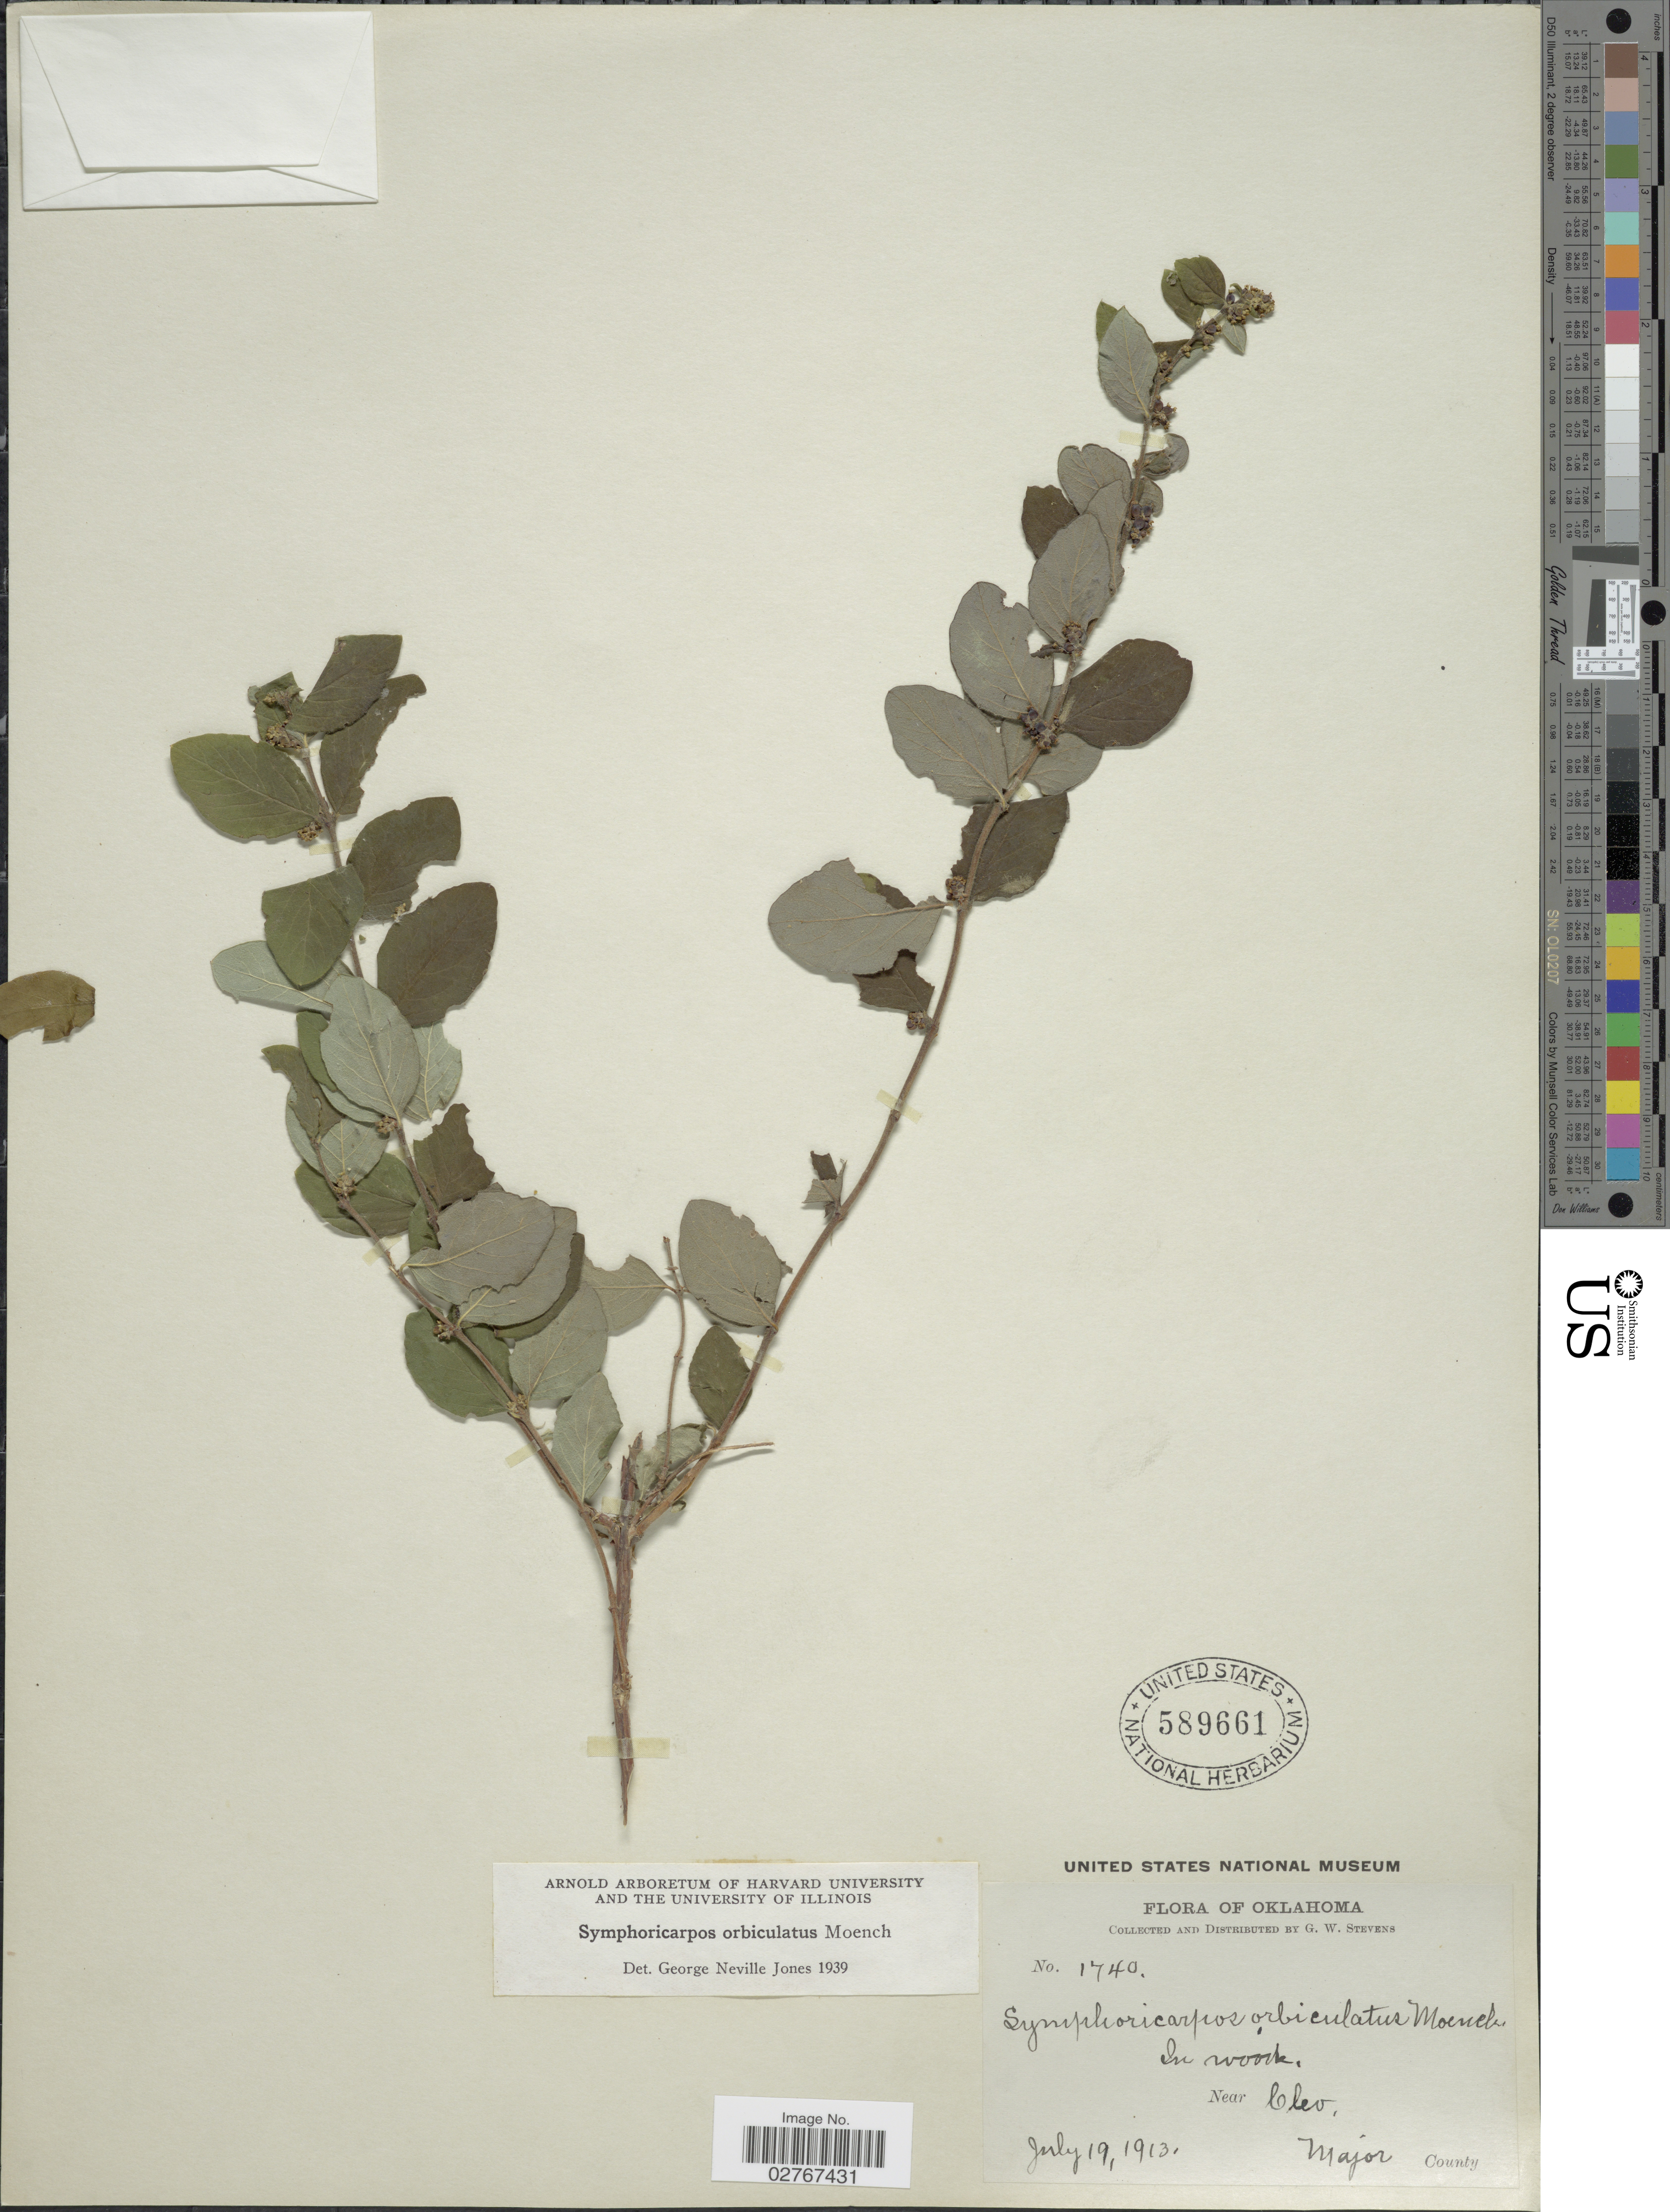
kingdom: Plantae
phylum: Tracheophyta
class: Magnoliopsida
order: Dipsacales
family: Caprifoliaceae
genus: Symphoricarpos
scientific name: Symphoricarpos orbiculatus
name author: Moench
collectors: G. W. Stevens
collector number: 1740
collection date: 1913-07-19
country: United States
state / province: Oklahoma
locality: Near Cleo, Major County.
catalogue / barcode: US 589661